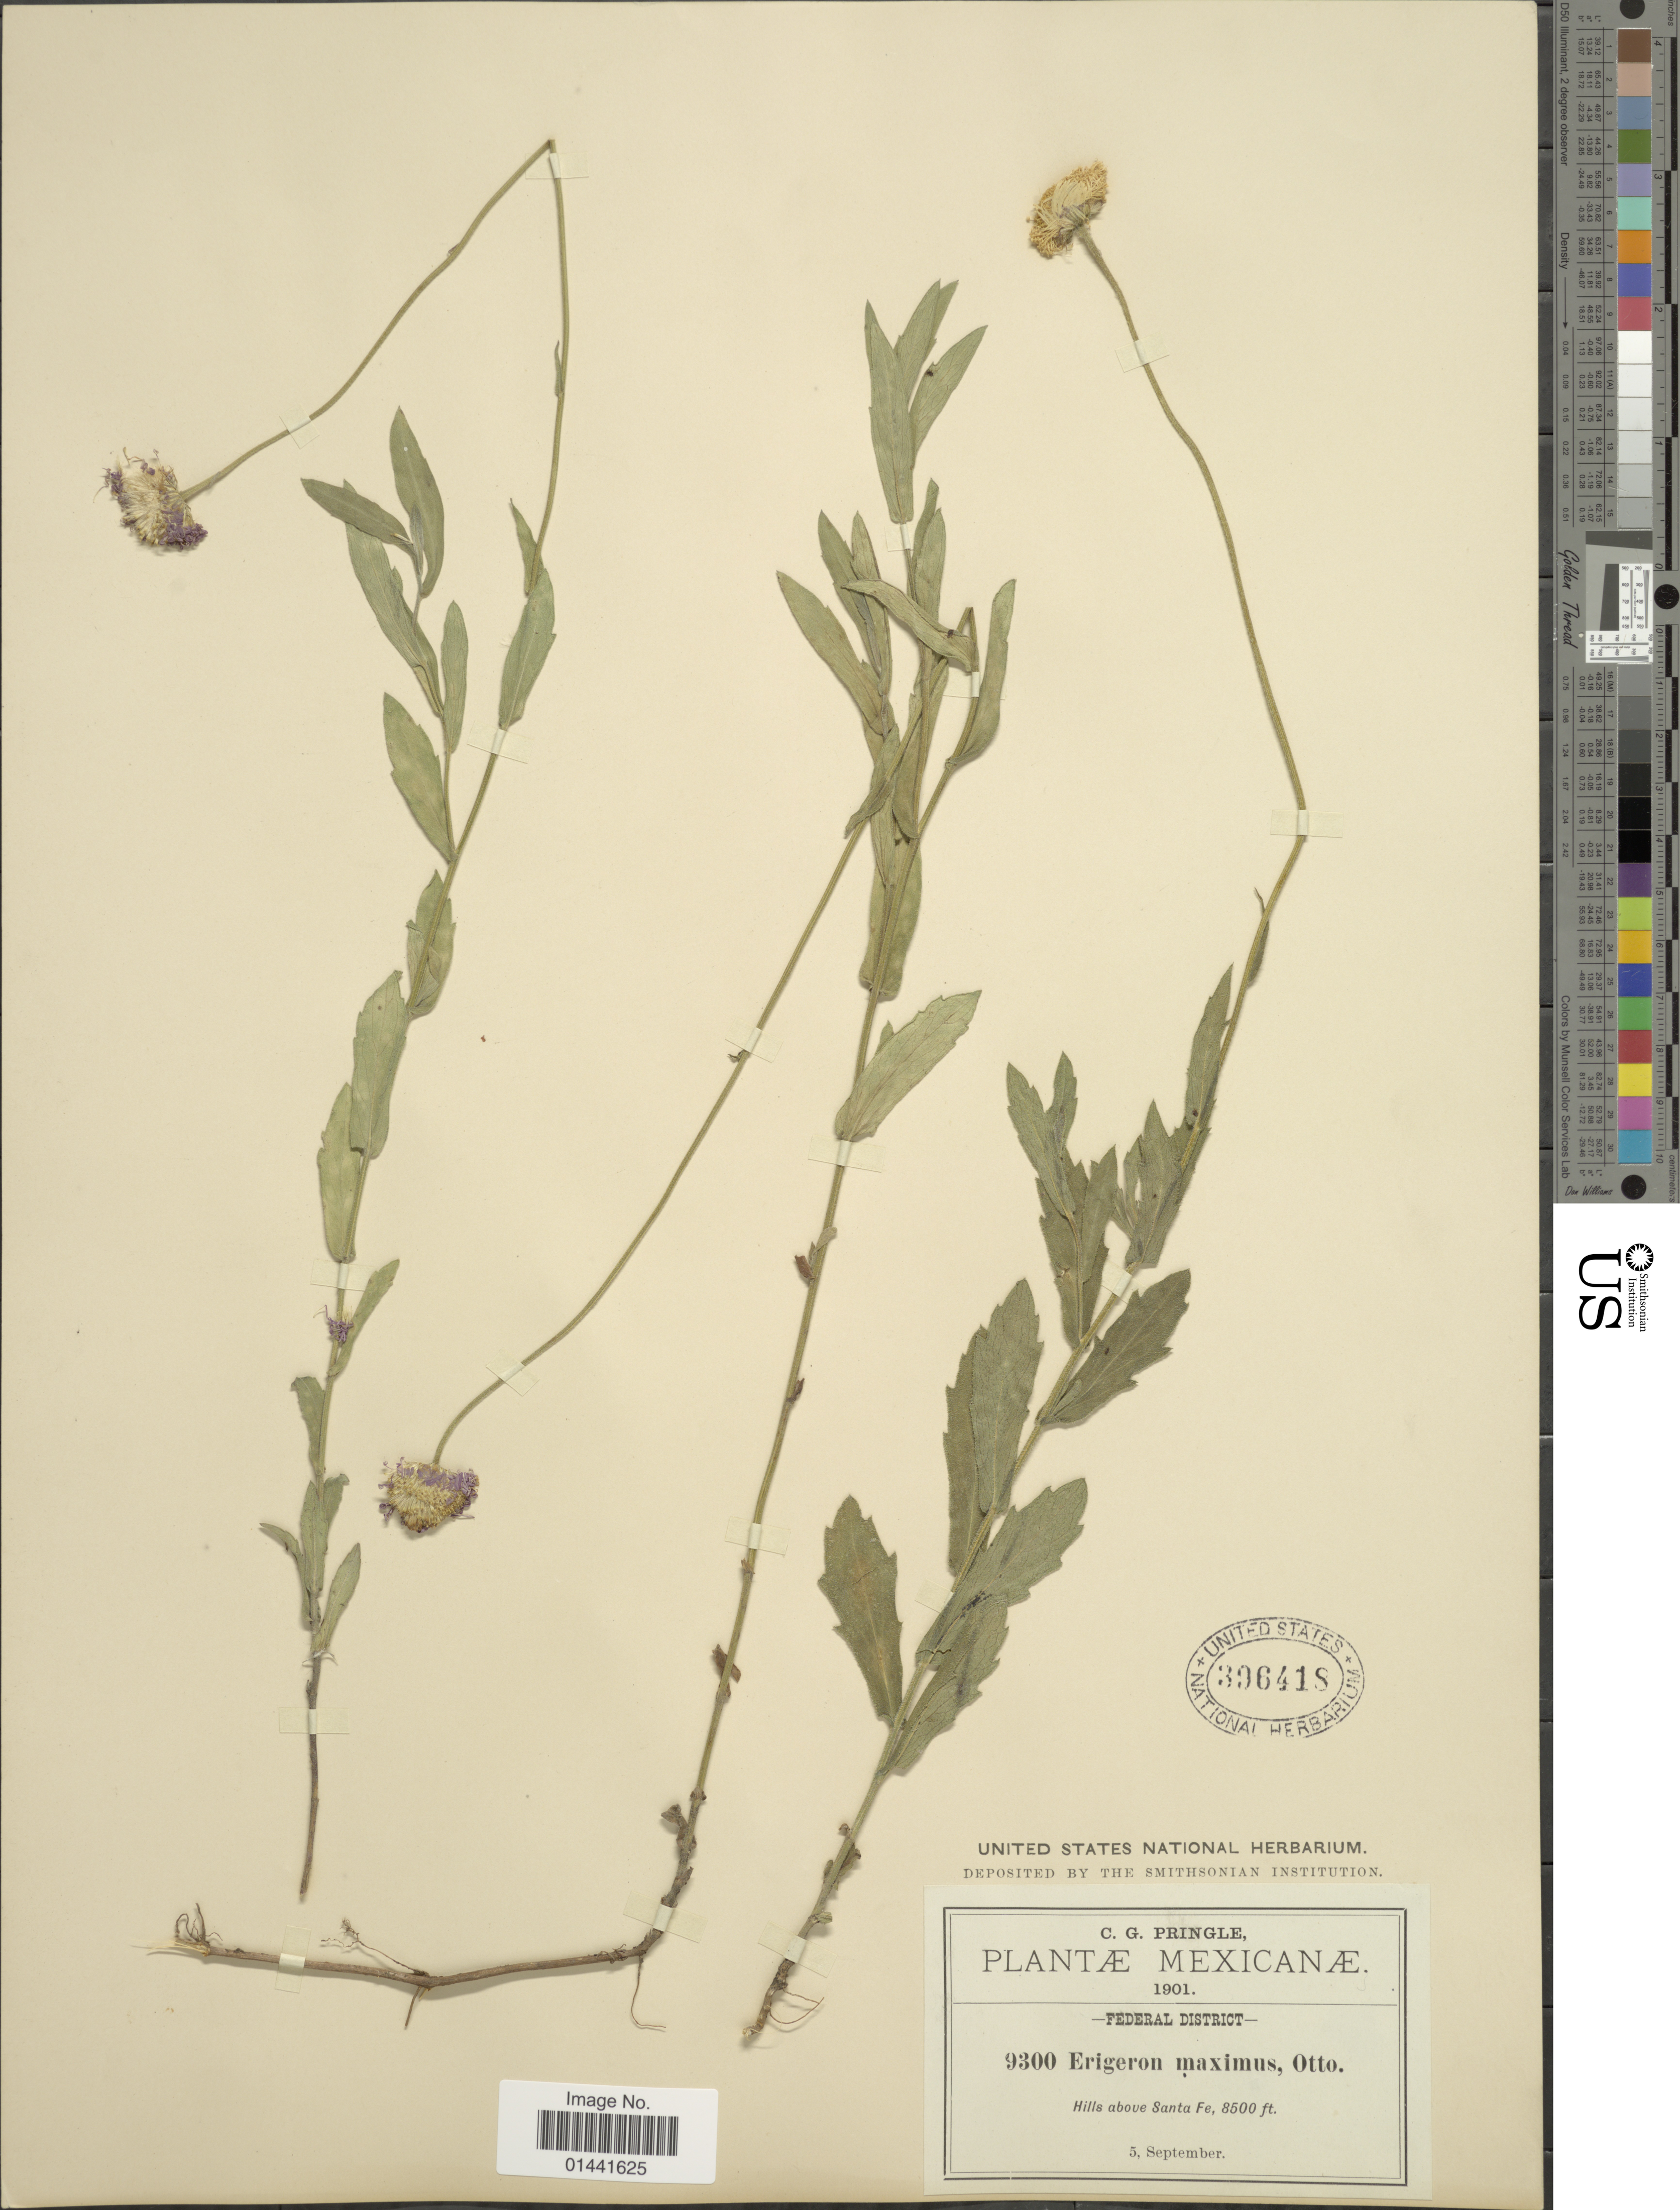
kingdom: Plantae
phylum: Tracheophyta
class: Magnoliopsida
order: Asterales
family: Asteraceae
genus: Erigeron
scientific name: Erigeron maximus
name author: Otto ex DC.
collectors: C. G. Pringle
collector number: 9300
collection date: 1901-09-05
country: Mexico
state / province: Distrito Federal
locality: Hills above Santa Fe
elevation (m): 2591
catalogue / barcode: US 396418